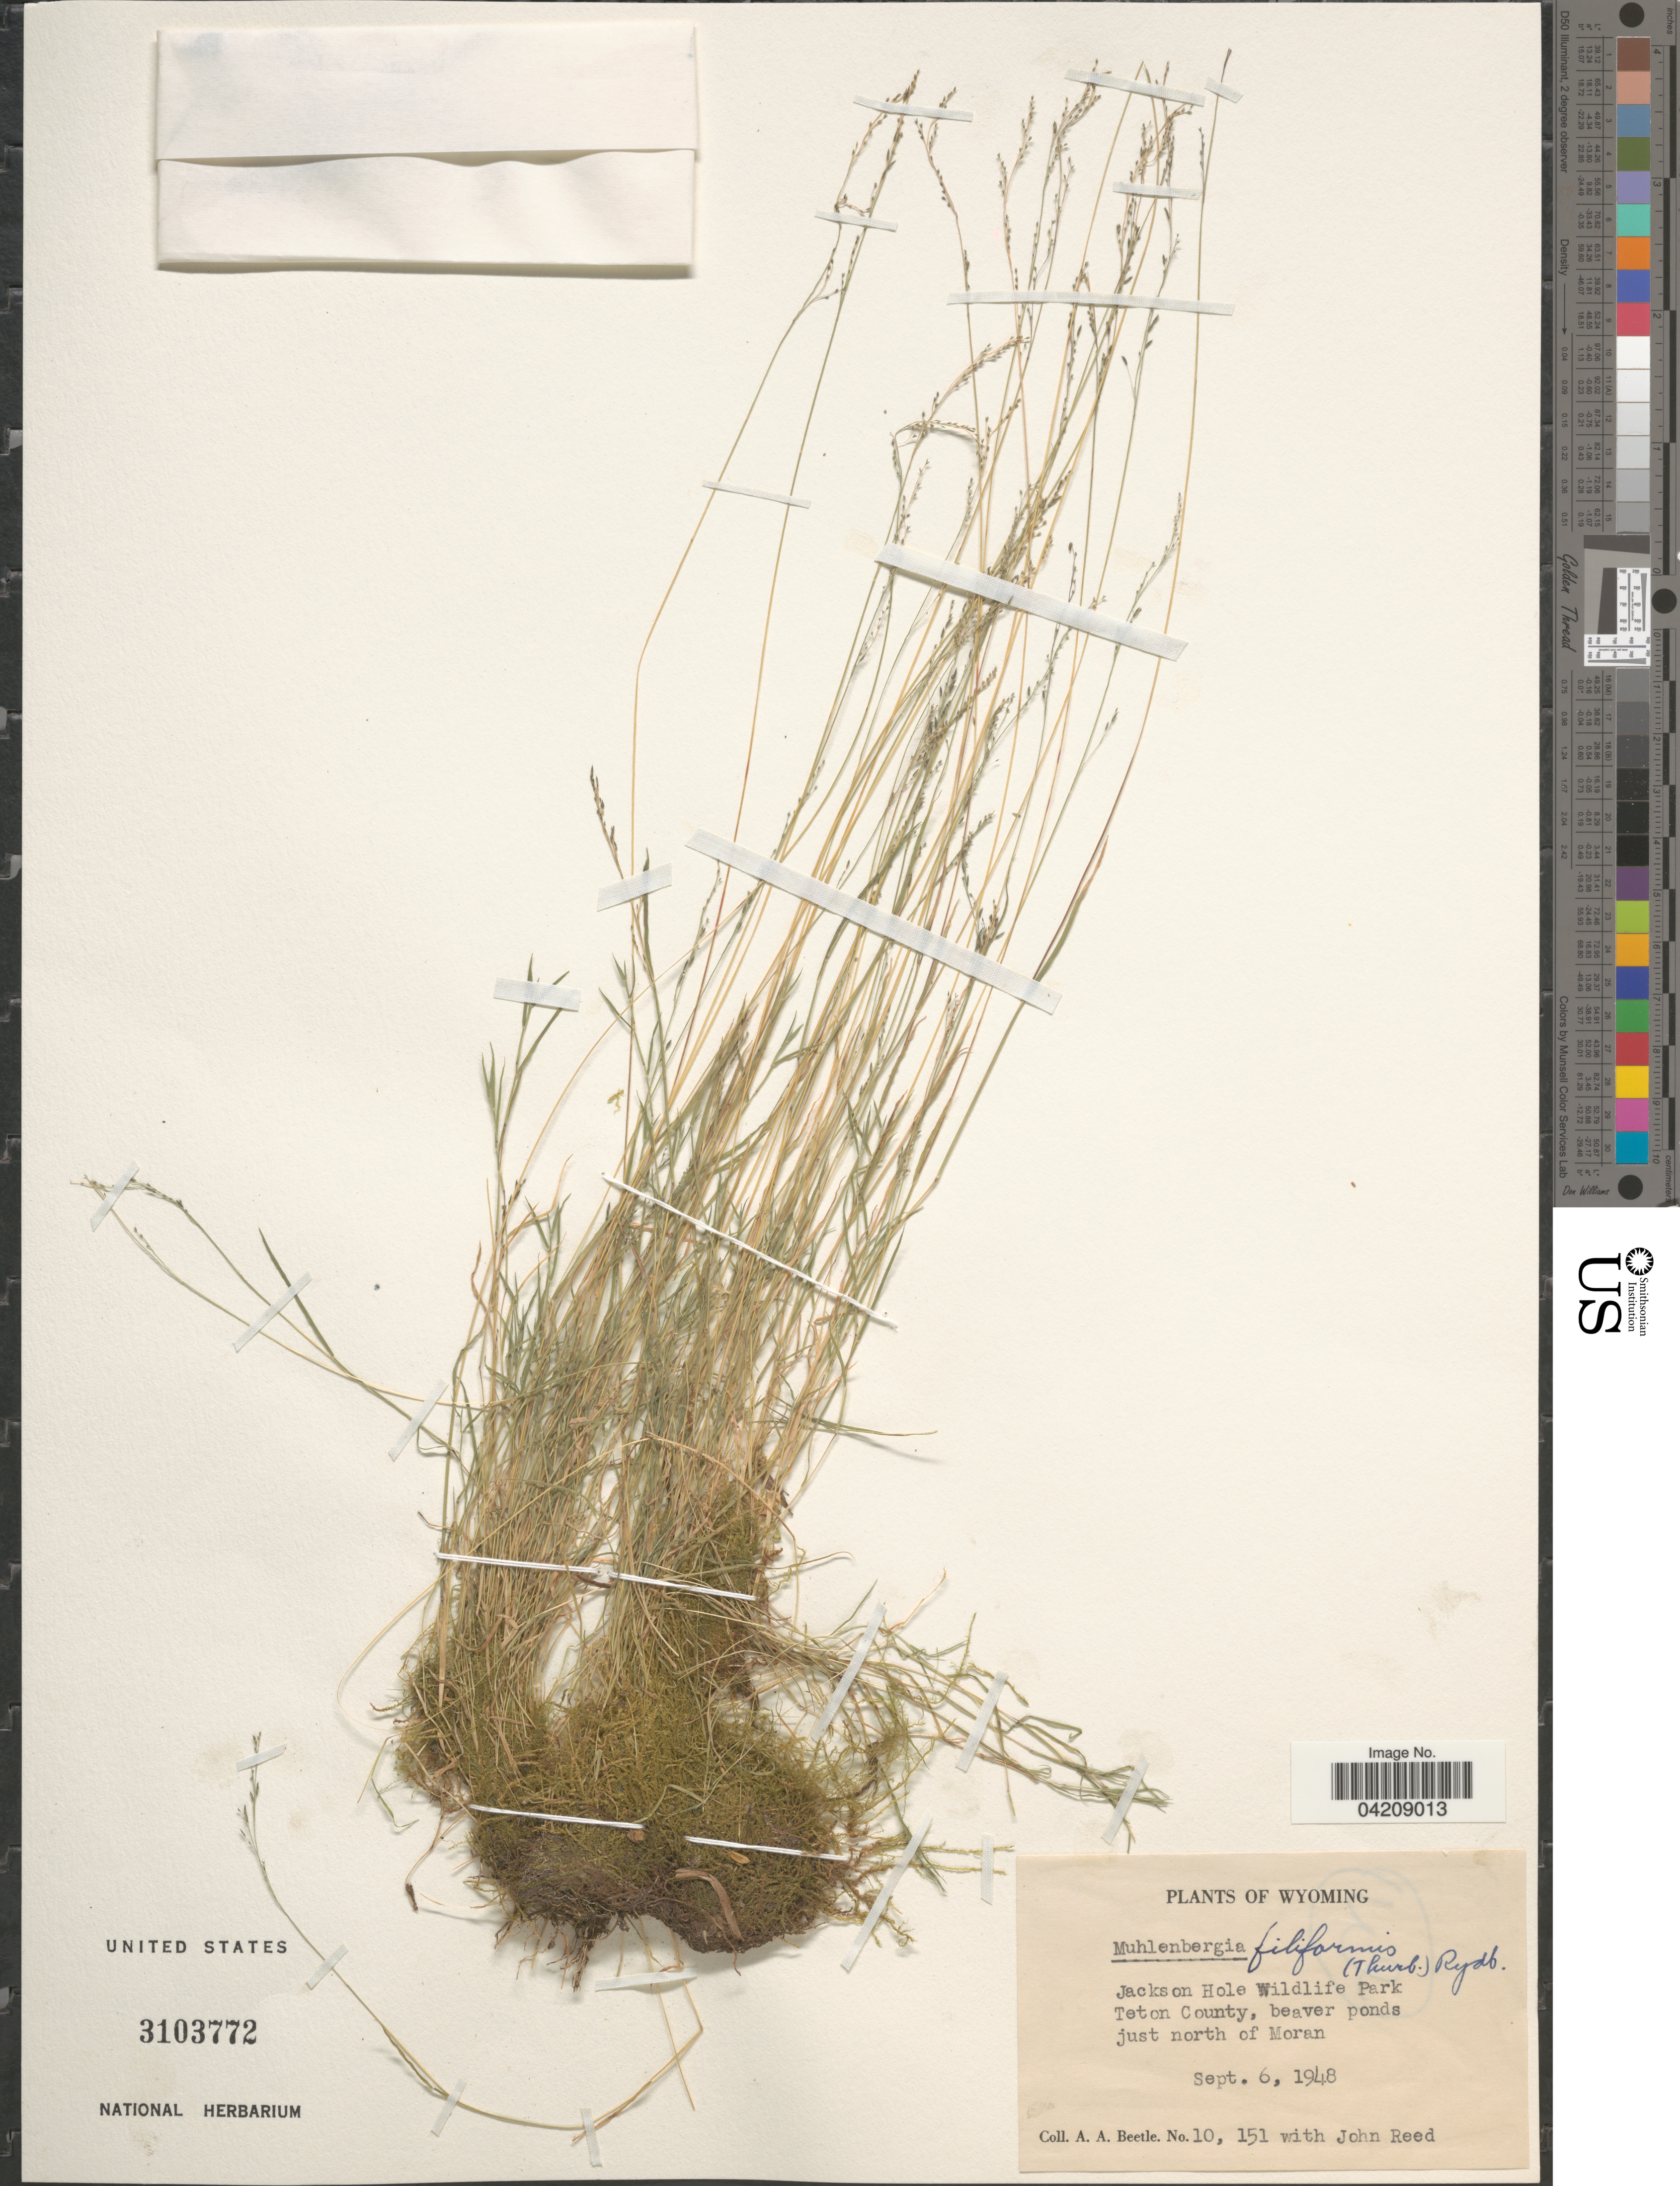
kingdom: Plantae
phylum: Tracheophyta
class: Liliopsida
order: Poales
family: Poaceae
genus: Muhlenbergia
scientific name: Muhlenbergia filiformis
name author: (Thurb. ex S. Watson) Rydb.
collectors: A. A. Beetle & J. Reed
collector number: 10151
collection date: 1948-09-06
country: United States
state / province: Wyoming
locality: Jackson Hole Wildlife Park. Teton County, beaver ponds just north of Moran.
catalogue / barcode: US 3103772